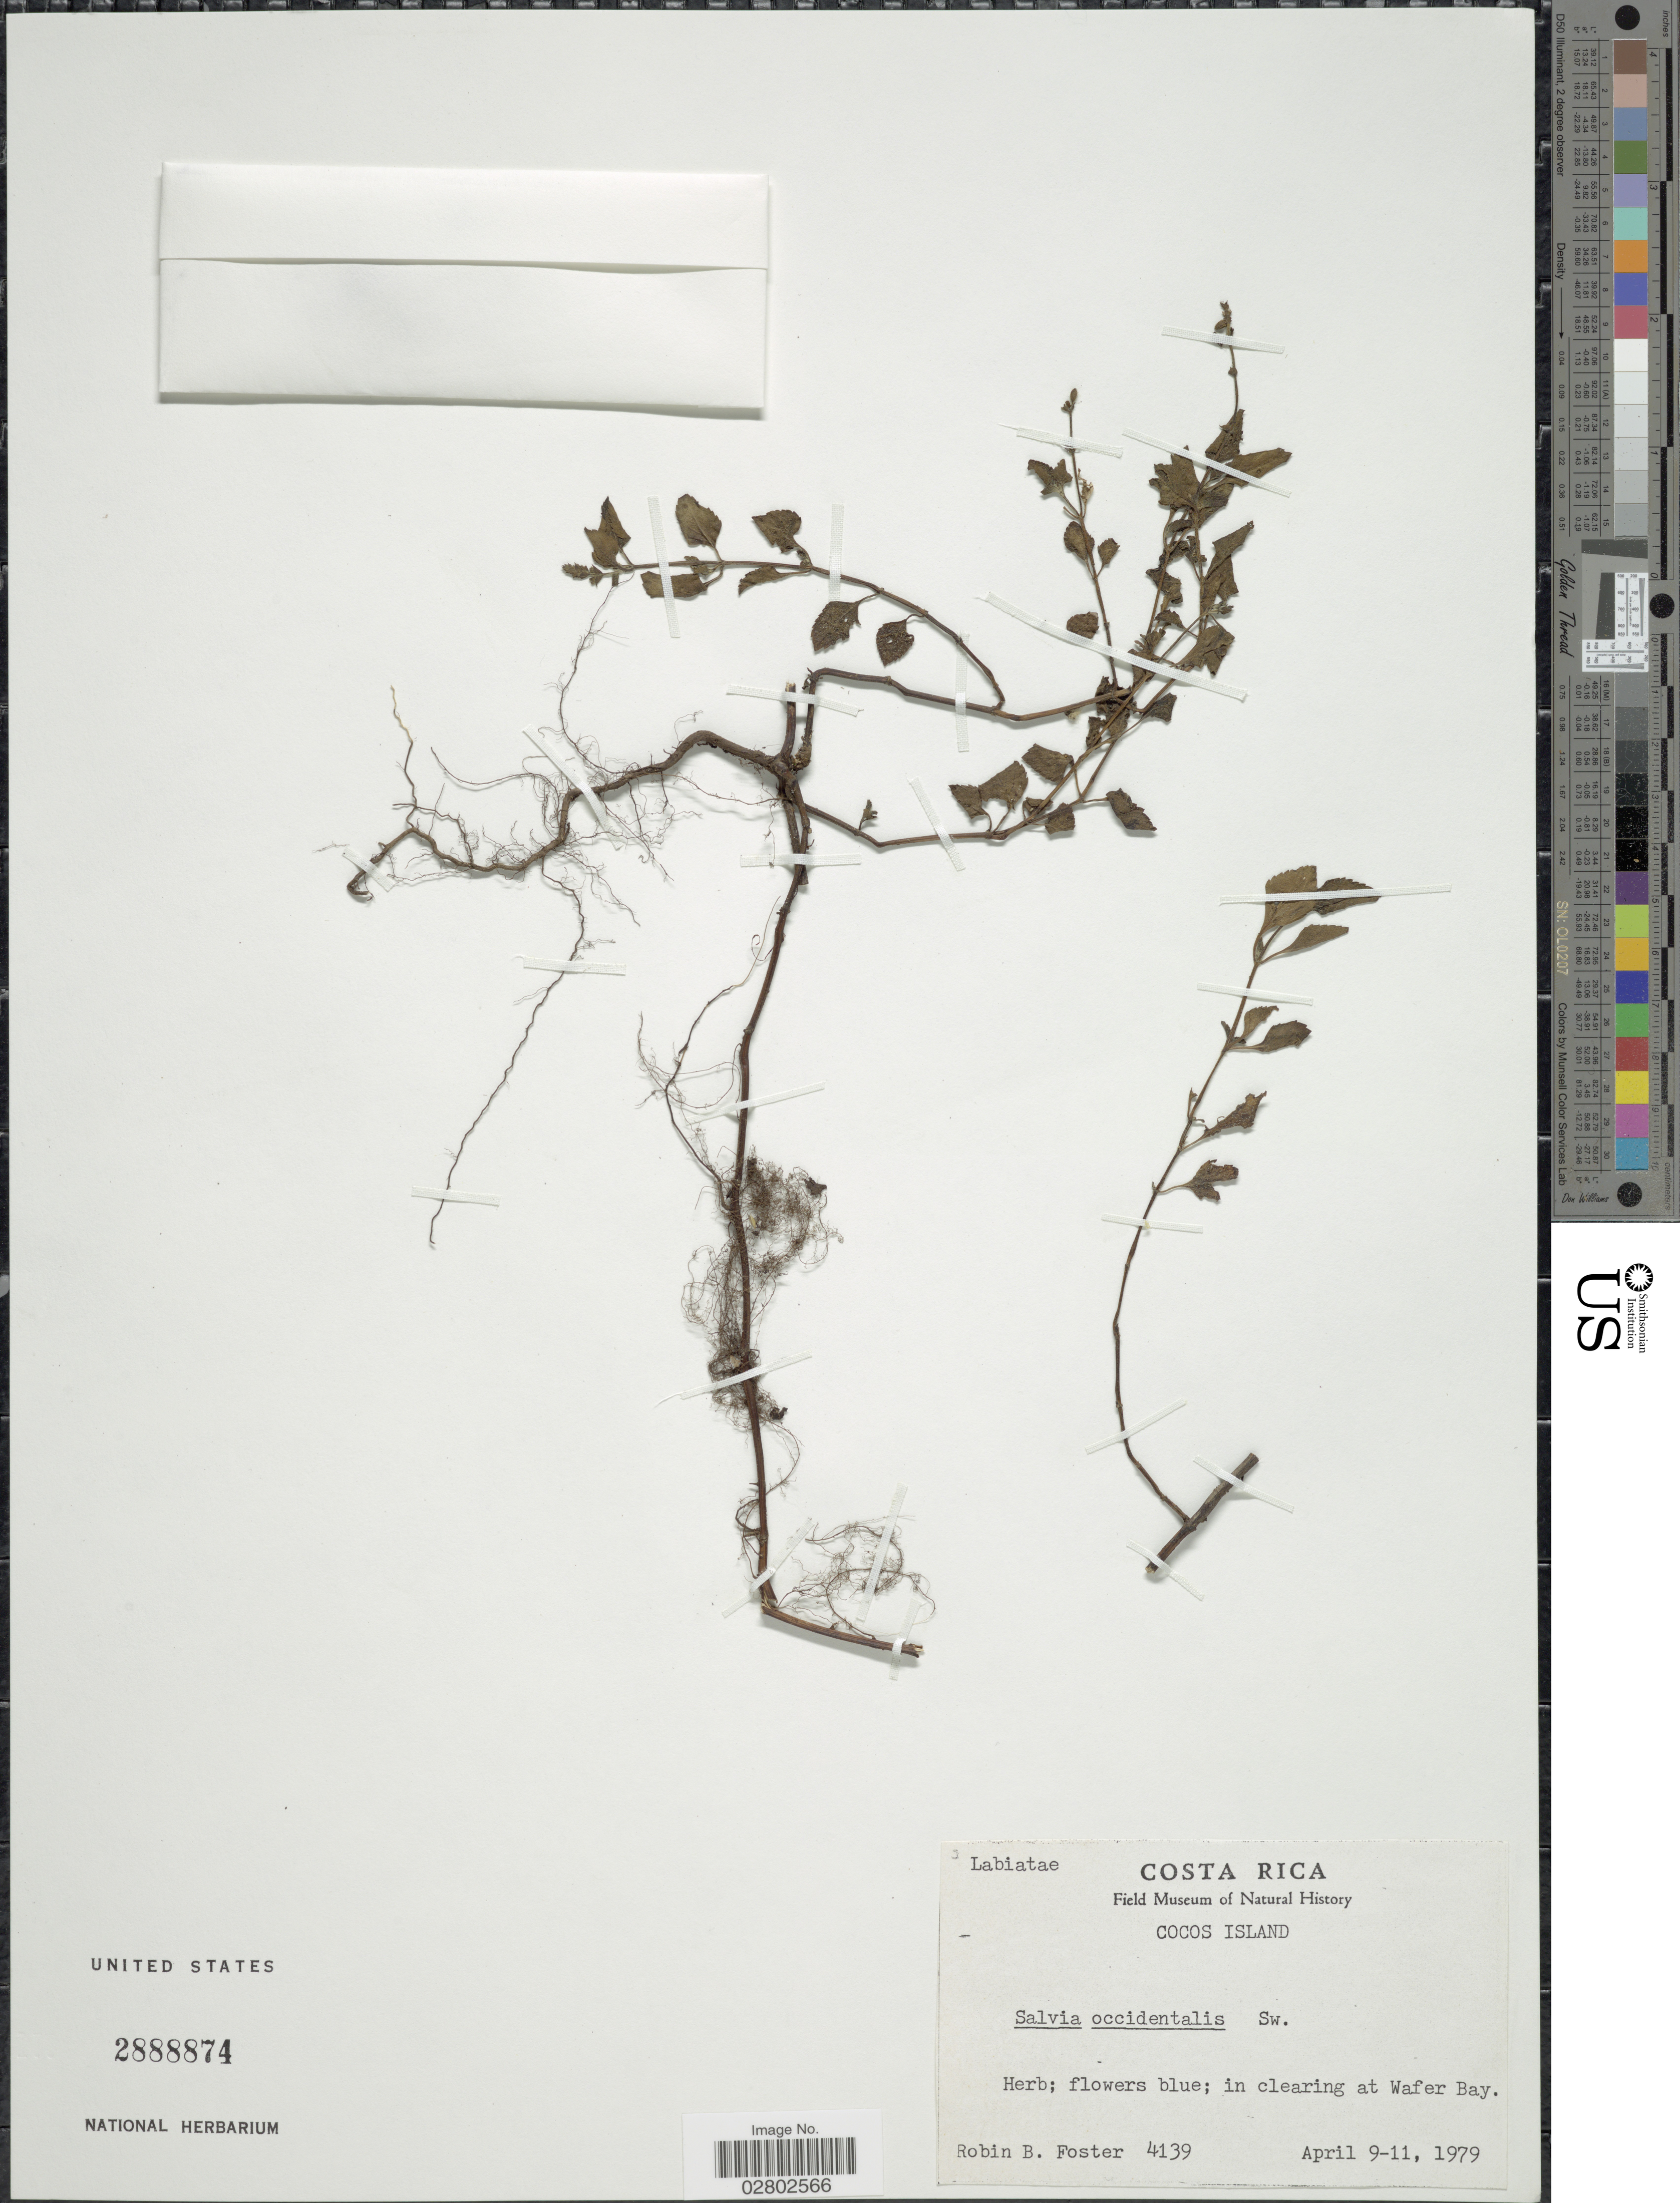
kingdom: Plantae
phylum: Tracheophyta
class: Magnoliopsida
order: Lamiales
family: Lamiaceae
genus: Salvia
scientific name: Salvia occidentalis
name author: Sw.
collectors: R. B. Foster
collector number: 4139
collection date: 1979-04-09/1979-04-11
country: Costa Rica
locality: Cocos Island, in clearing at Wafer Bay.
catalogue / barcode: US 2888874